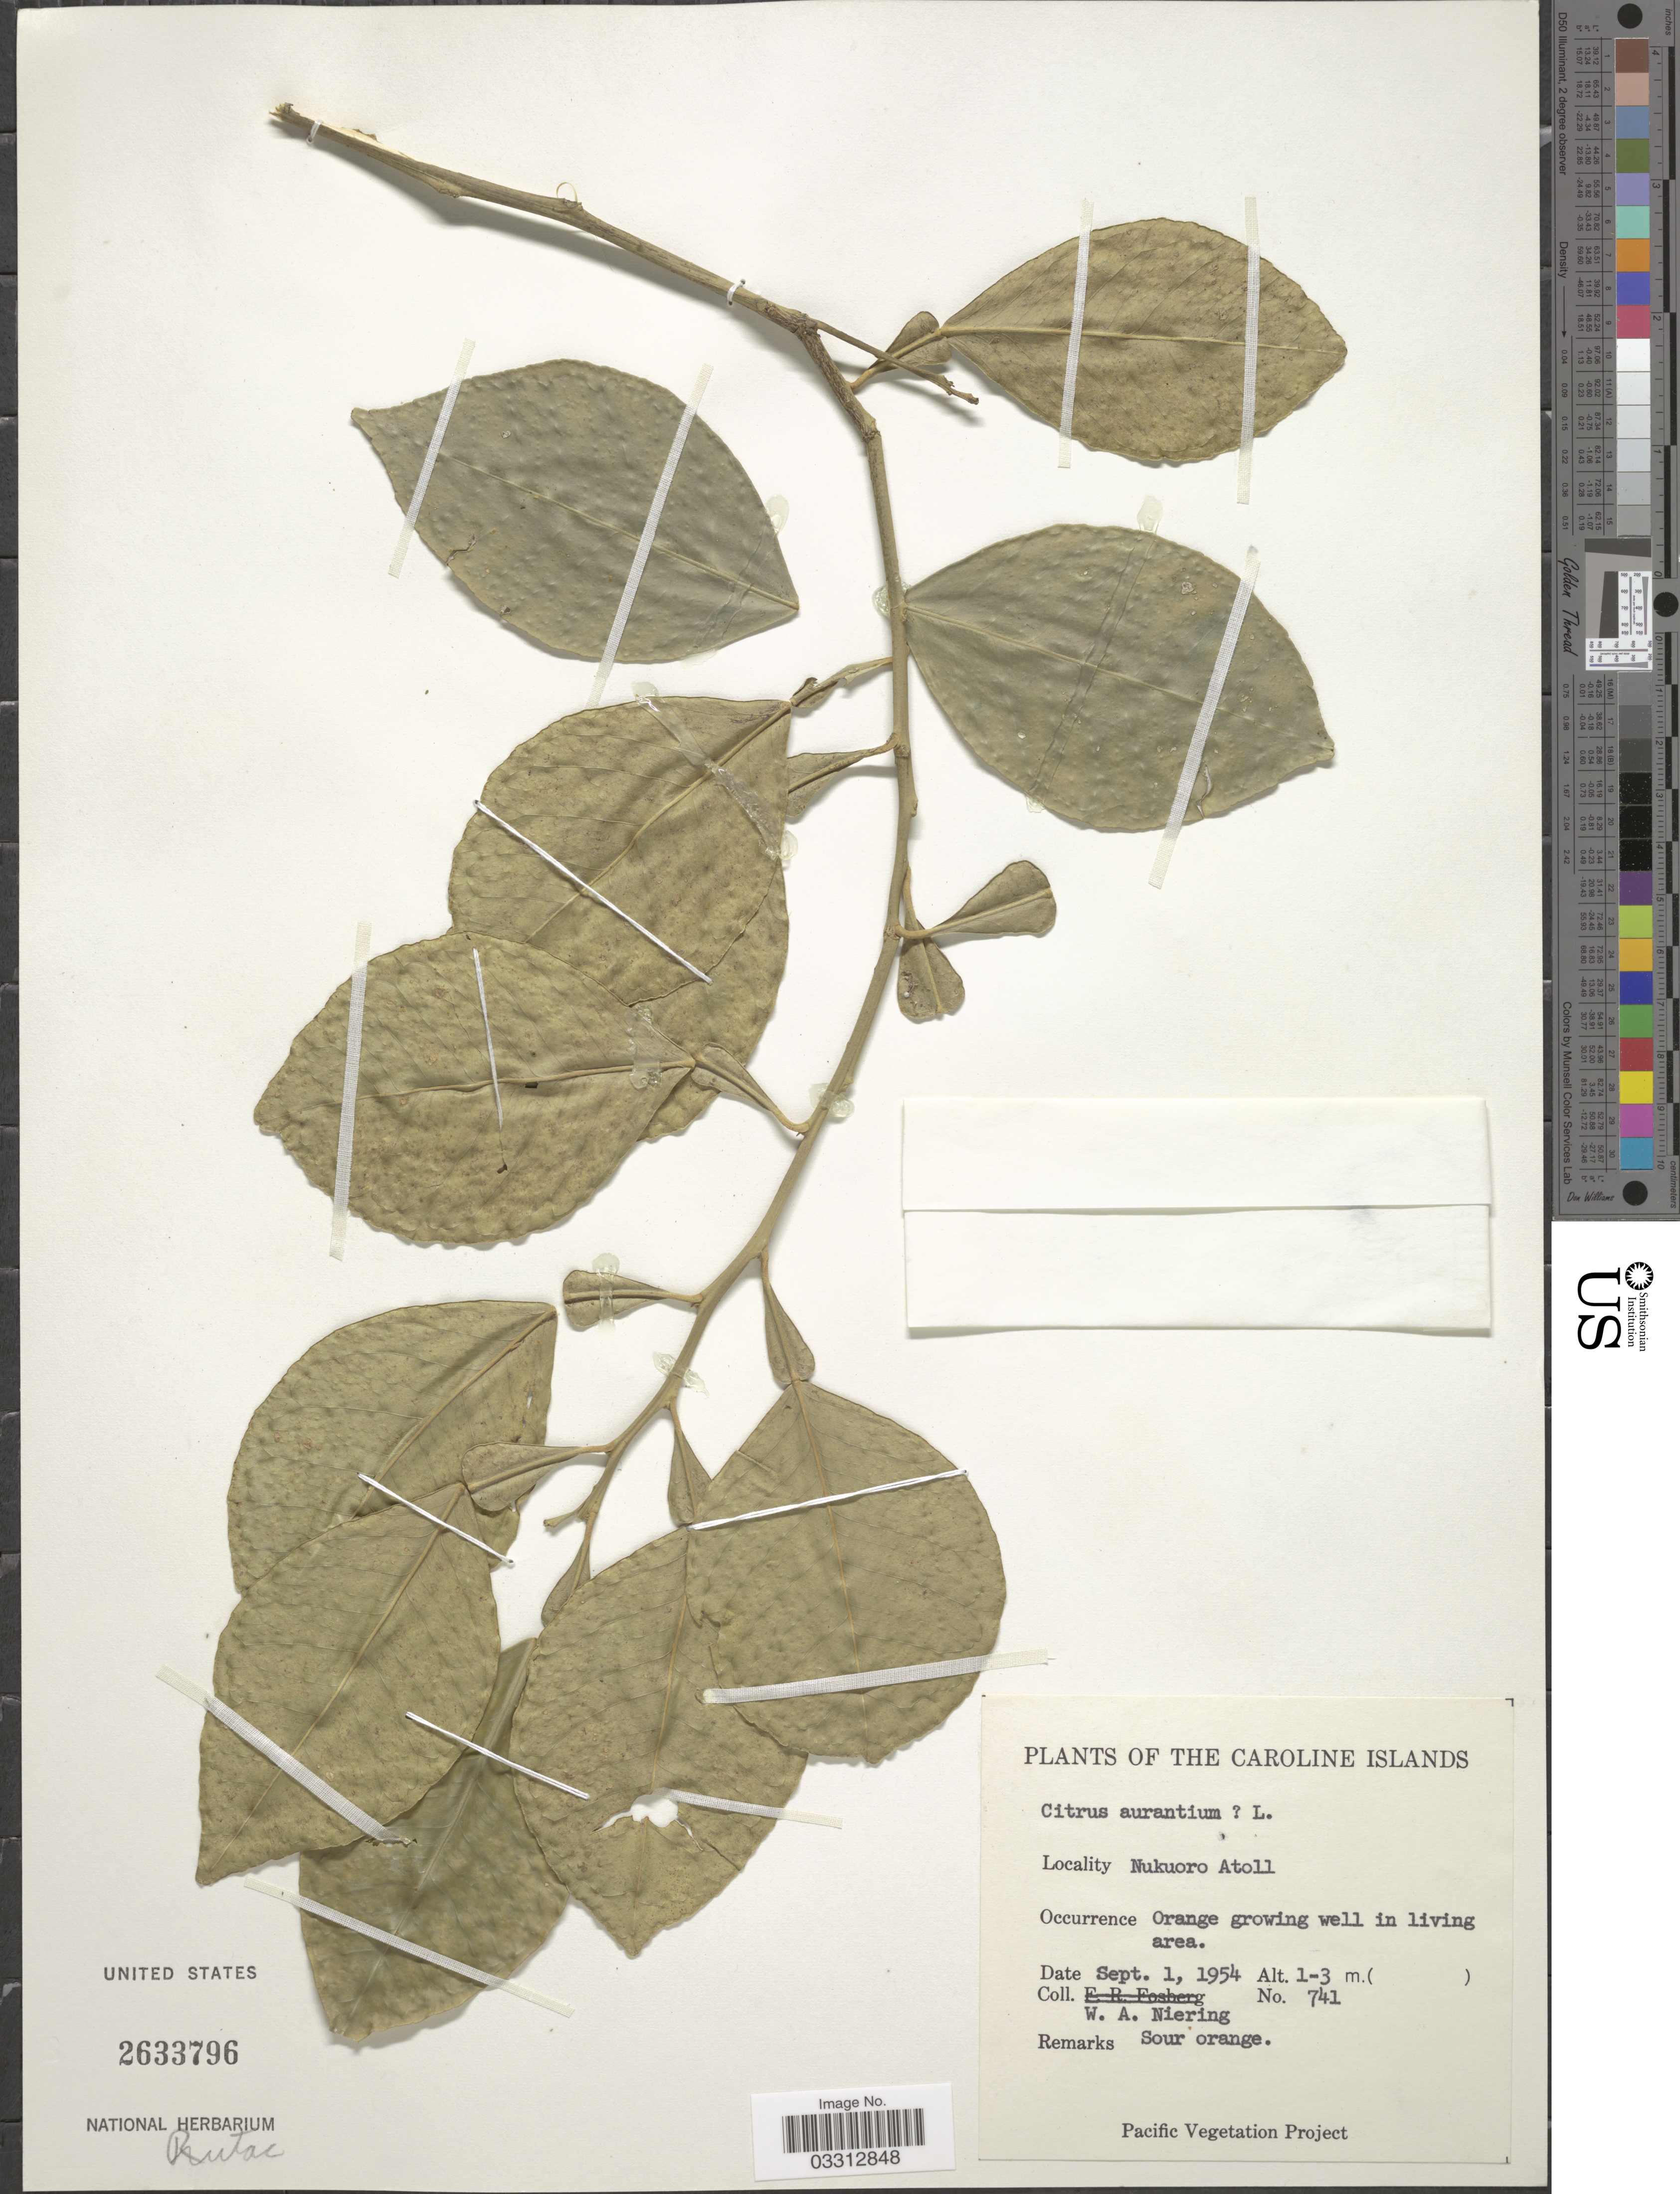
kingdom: Plantae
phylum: Tracheophyta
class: Magnoliopsida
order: Sapindales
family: Rutaceae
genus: Citrus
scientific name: Citrus x aurantium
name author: L.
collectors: W. Niering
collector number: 741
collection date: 1954-09-01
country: Micronesia, Federated States of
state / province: Pohnpei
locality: The Caroline Islands, Nukuoro Atoll.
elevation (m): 1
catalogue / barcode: US 2633796